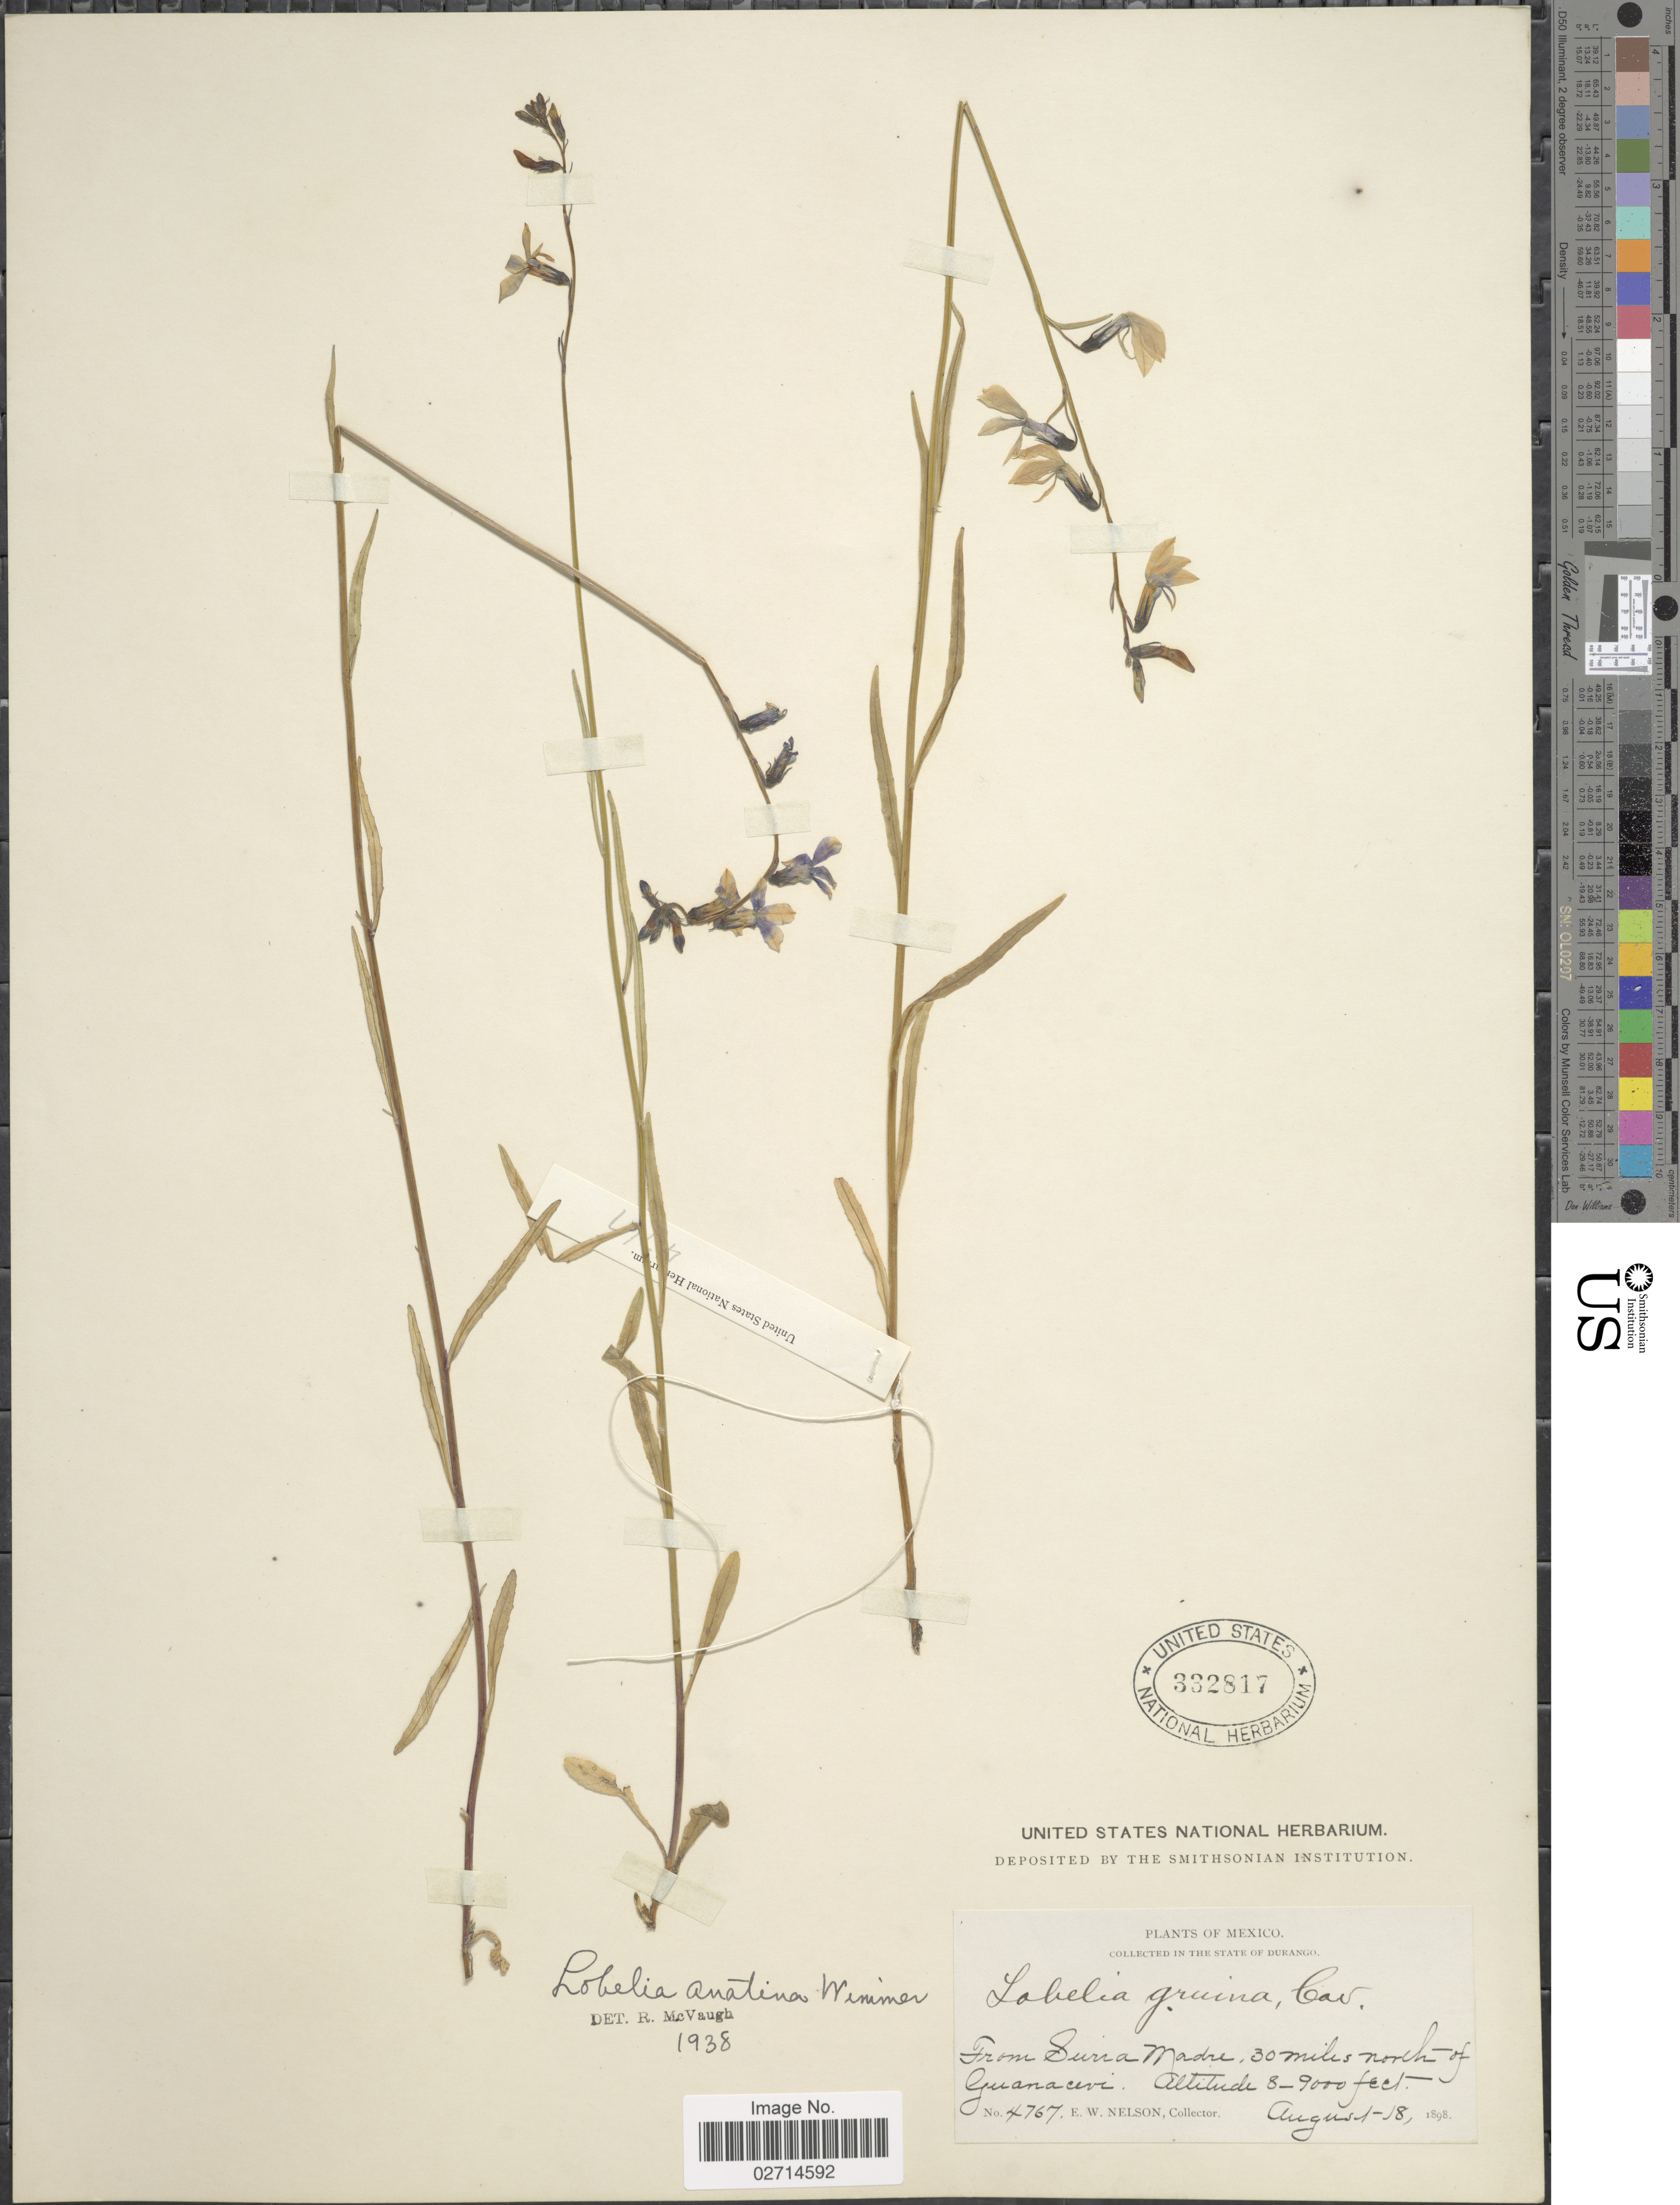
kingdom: Plantae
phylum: Tracheophyta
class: Magnoliopsida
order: Asterales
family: Campanulaceae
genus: Lobelia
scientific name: Lobelia anatina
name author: E. Wimm.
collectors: E. W. Nelson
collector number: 4767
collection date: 1898-08-01/1898-08-18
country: Mexico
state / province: Durango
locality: From Sierra Madre, 30 miles north of Guanacevi.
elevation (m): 2438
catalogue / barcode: US 332817